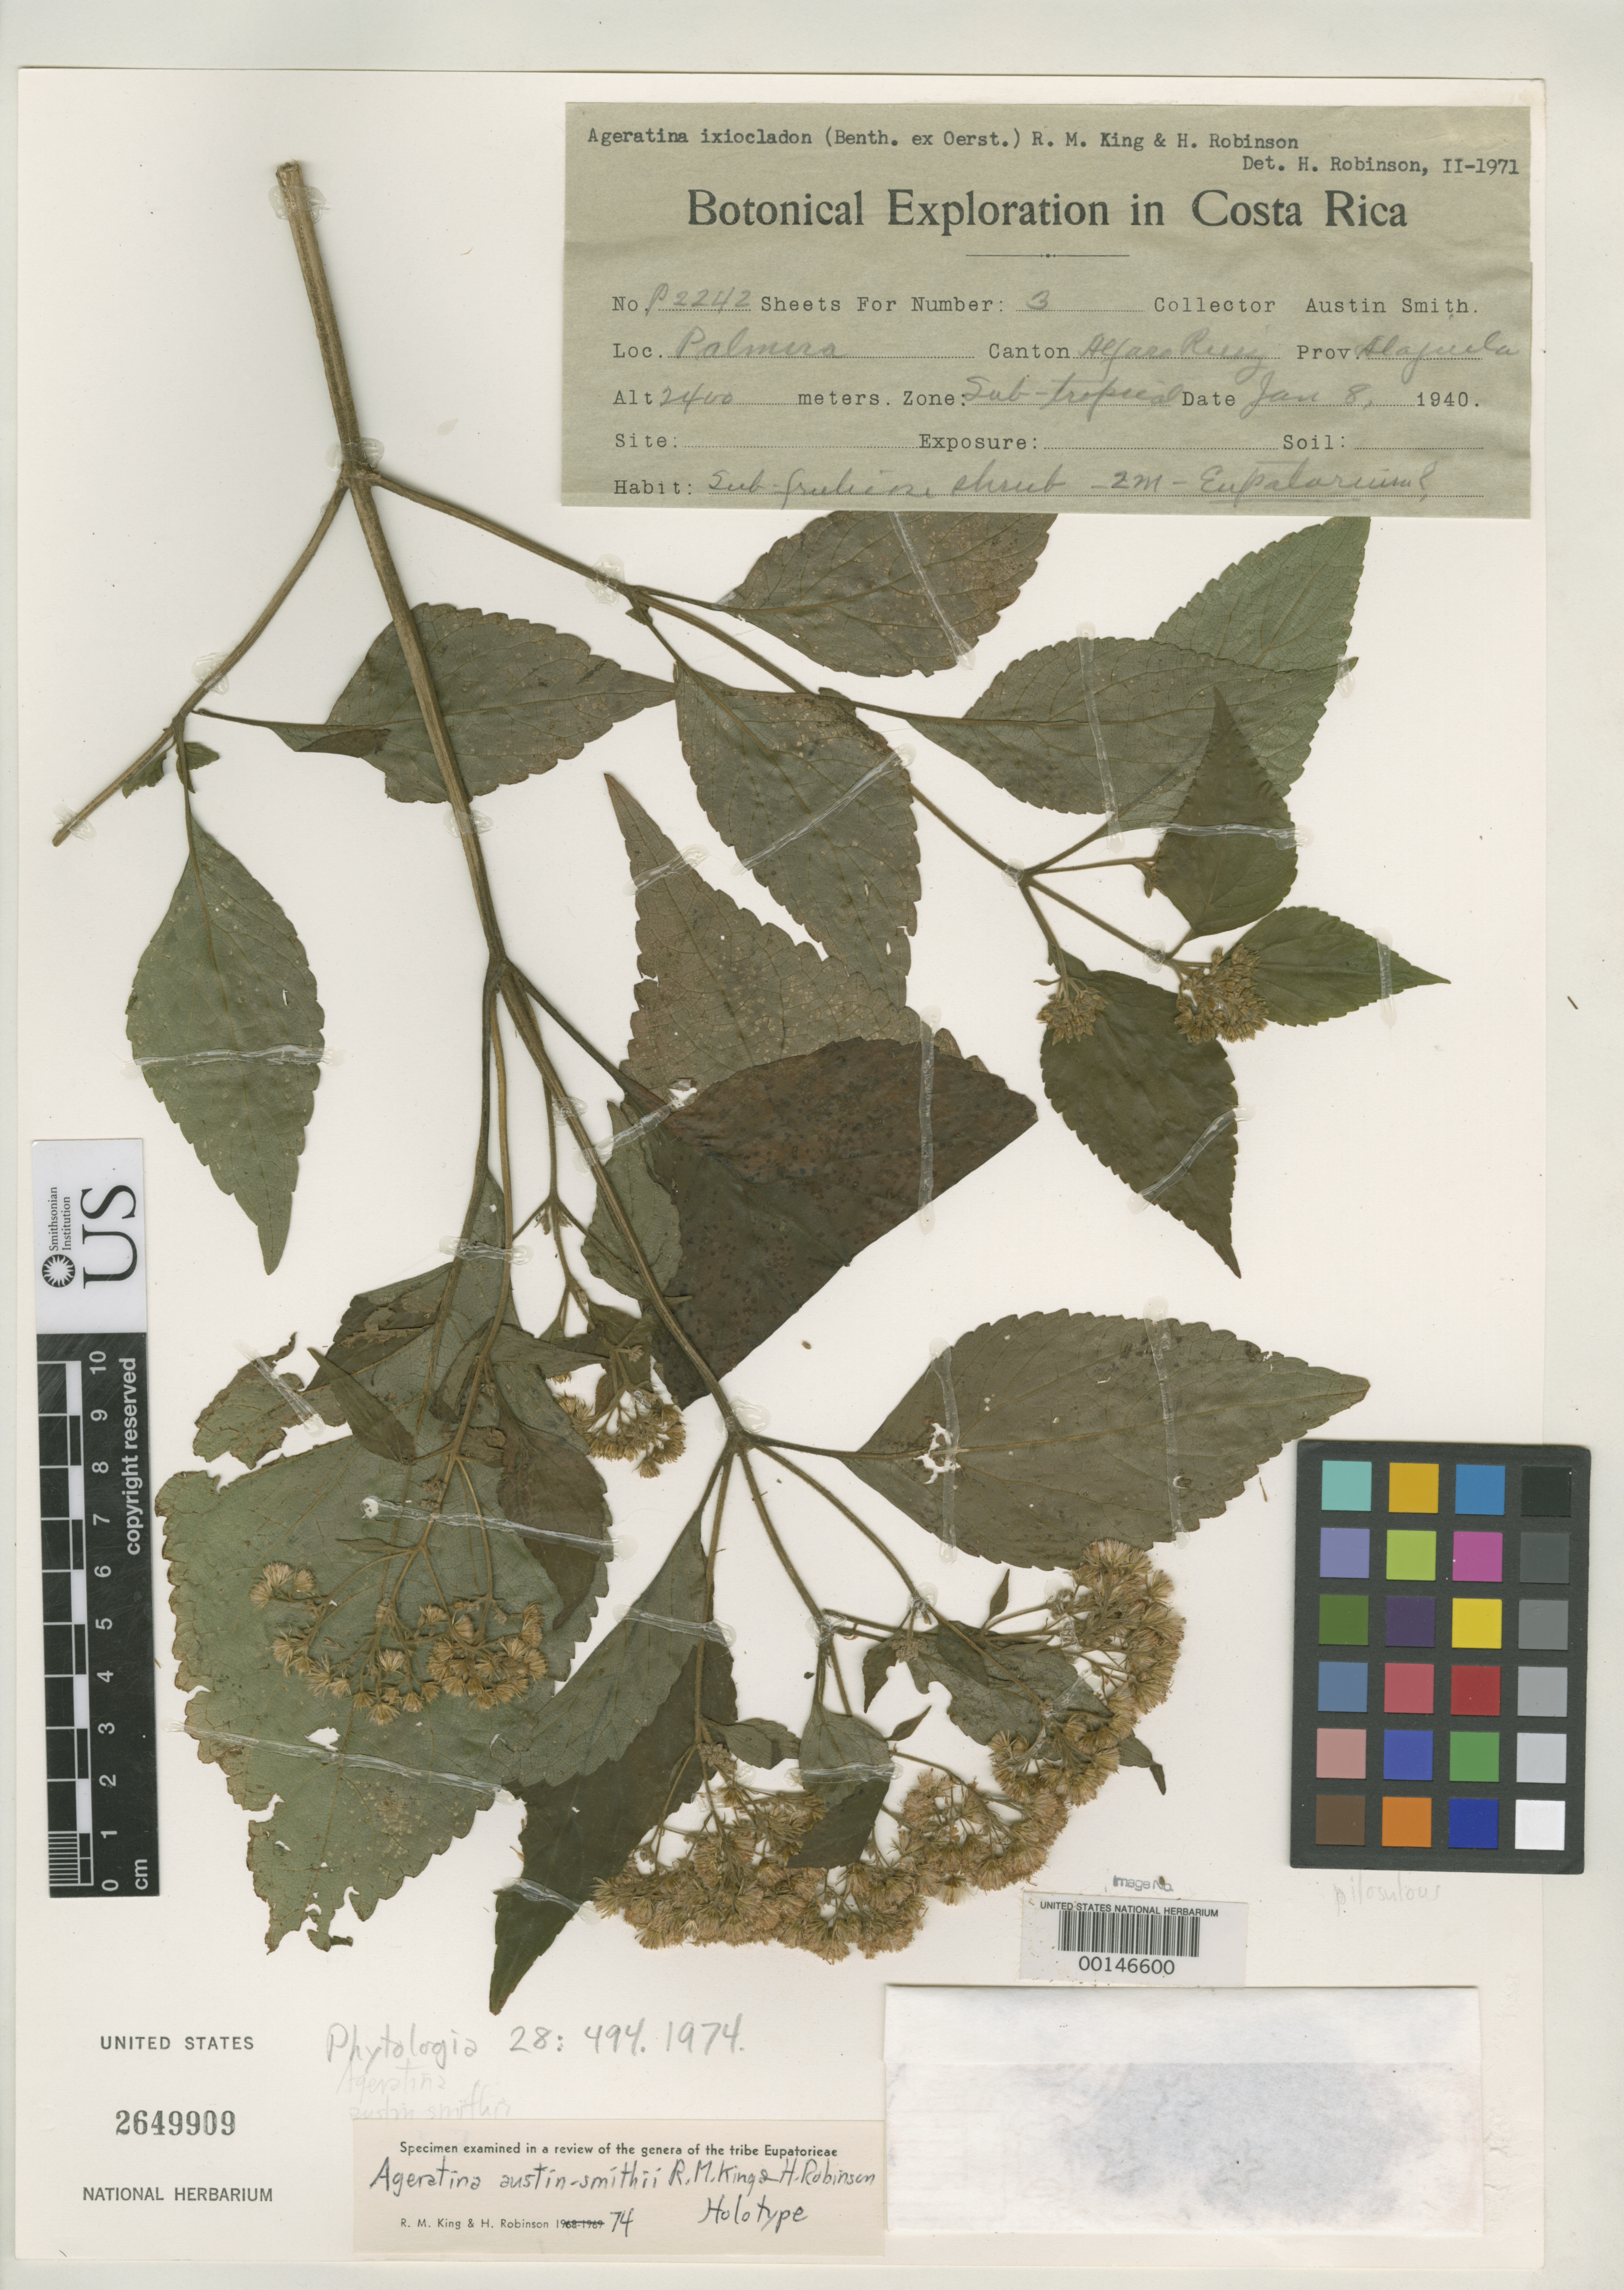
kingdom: Plantae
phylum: Tracheophyta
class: Magnoliopsida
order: Asterales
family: Asteraceae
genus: Ageratina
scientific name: Ageratina austin-smithii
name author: R.M. King & H. Rob.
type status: Holotype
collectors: Aust P. Smith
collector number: P2242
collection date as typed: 08 Jan 1940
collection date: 1940-01-08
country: Costa Rica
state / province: Alajuela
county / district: Alfaro Ruiz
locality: Palmira.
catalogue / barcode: US 2649909